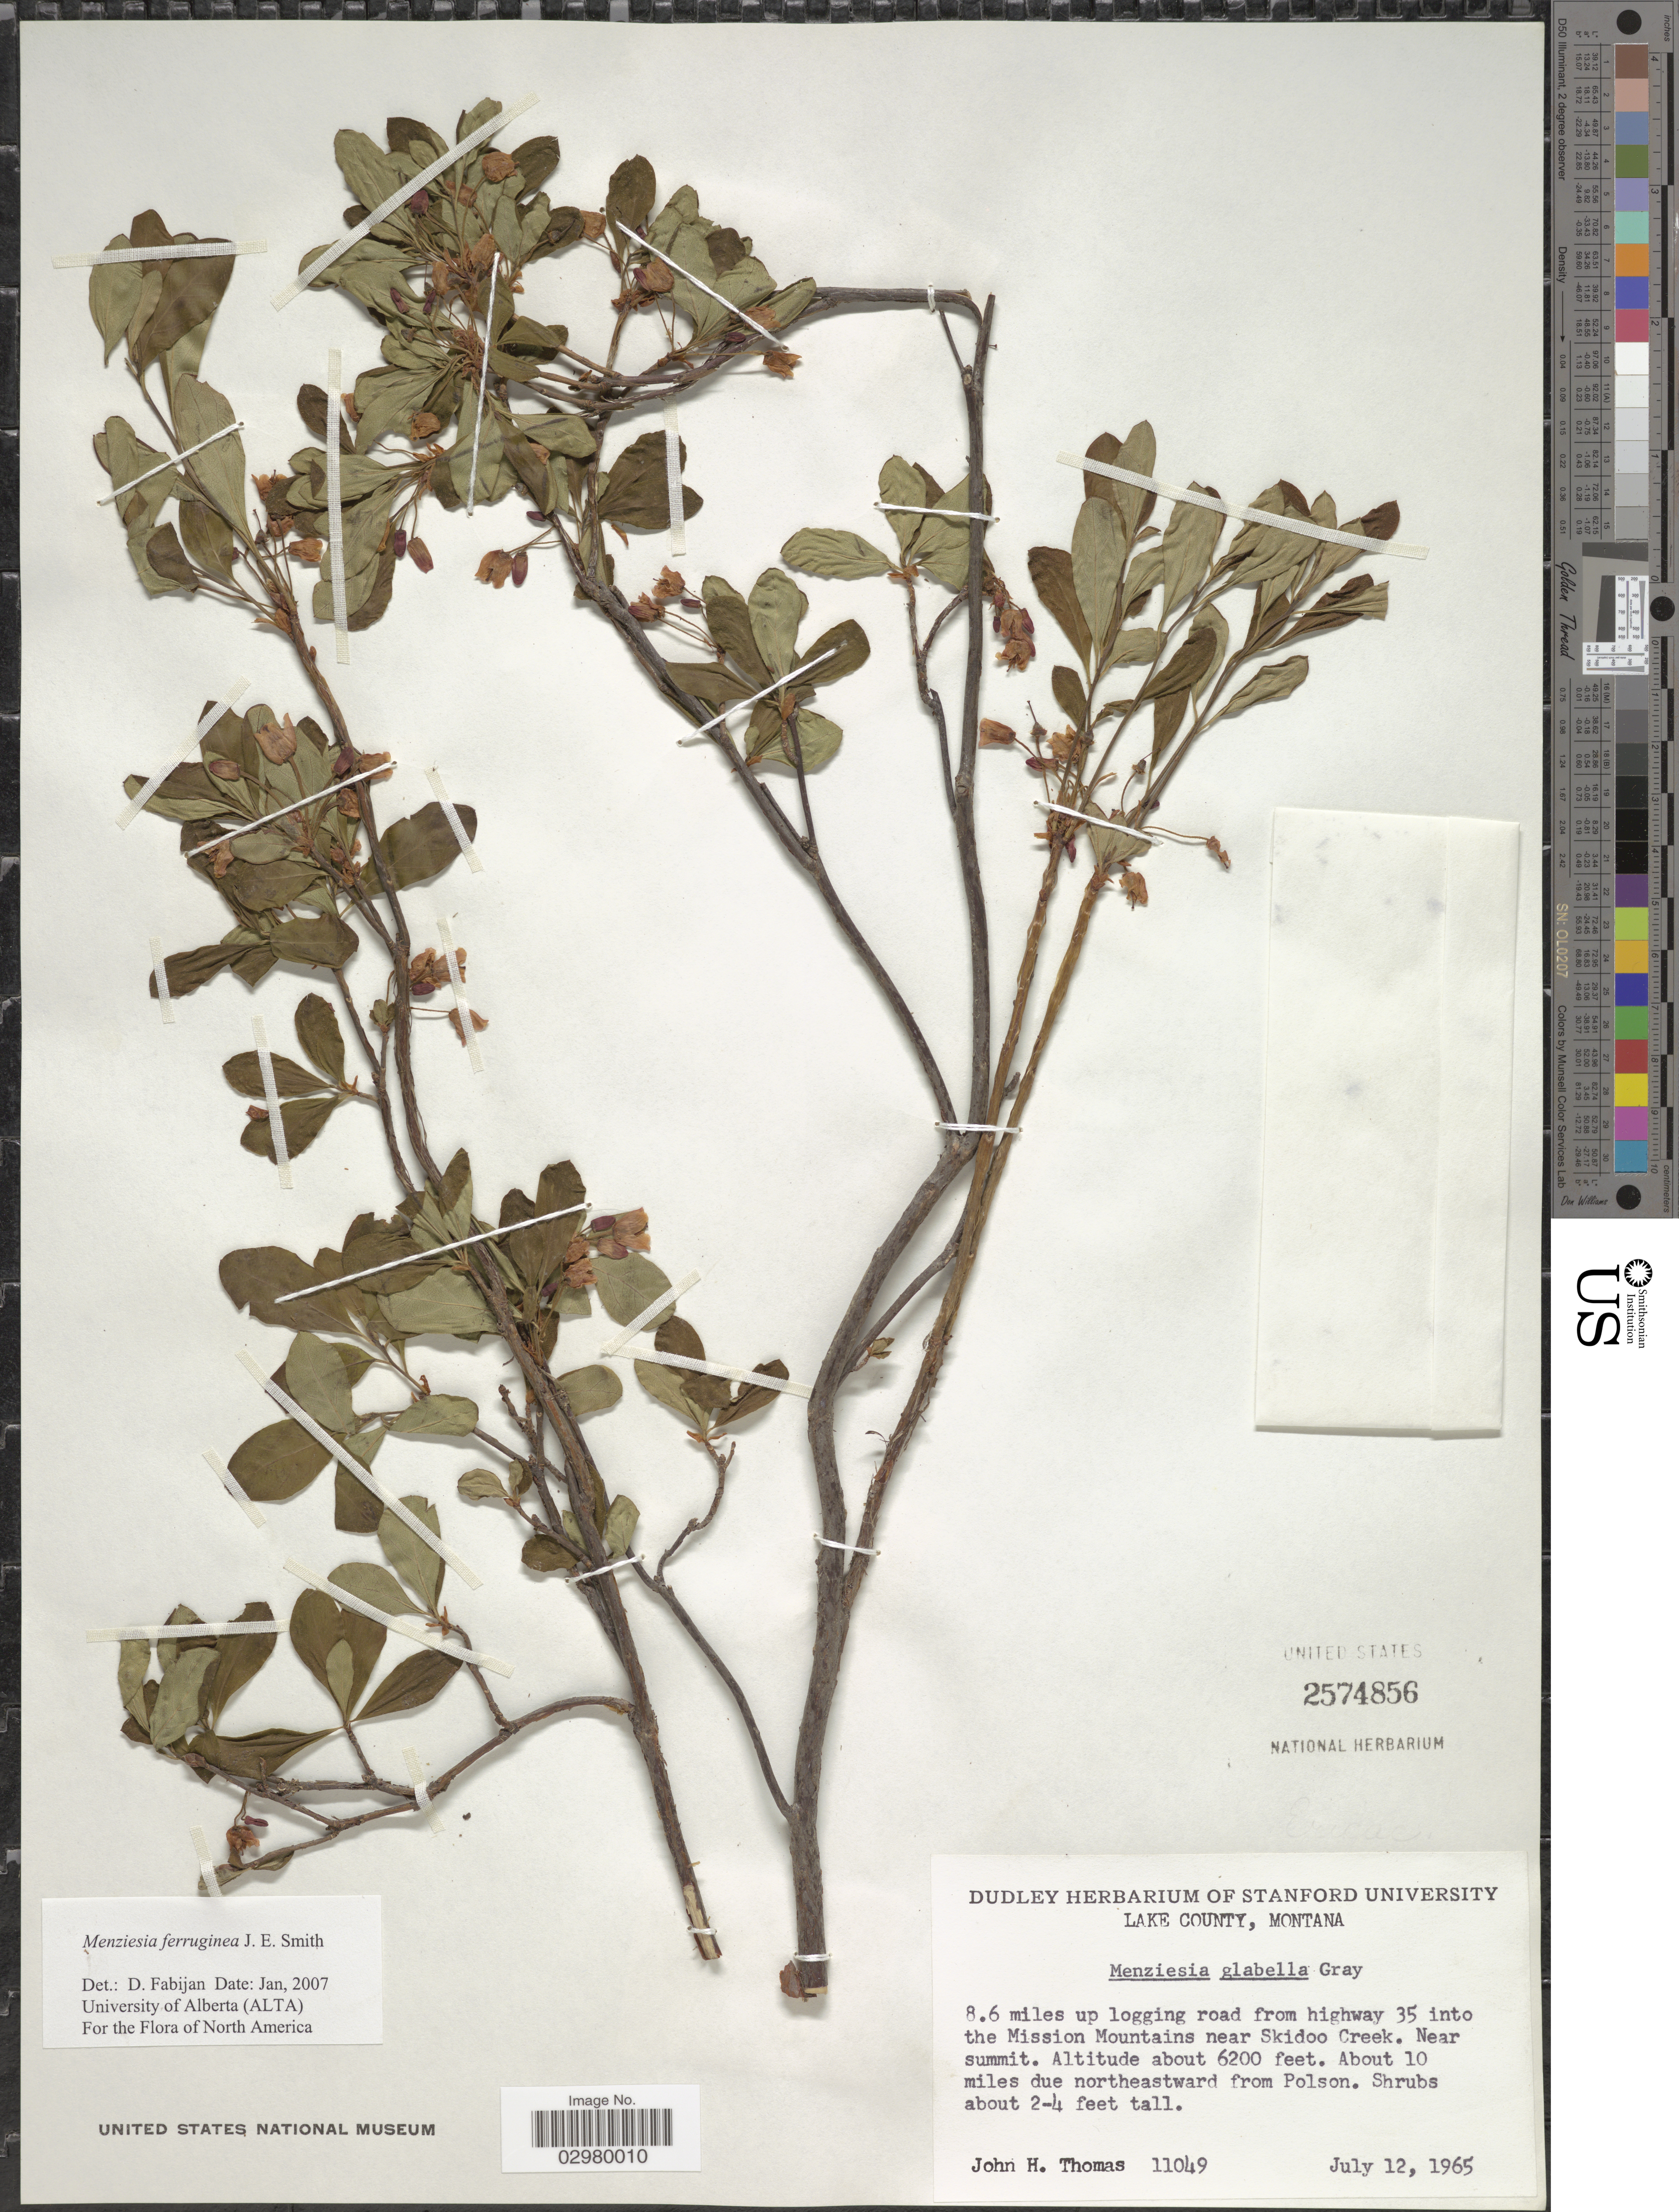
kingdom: Plantae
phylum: Tracheophyta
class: Magnoliopsida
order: Ericales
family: Ericaceae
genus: Menziesia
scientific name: Menziesia ferruginea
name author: Sm.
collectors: J. H. Thomas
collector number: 11049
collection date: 1965-07-12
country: United States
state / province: Montana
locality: Lake County, 8.6 miles up logging road from highway 35 into the Mission Mountains near Skidoo Creek. Near summit. About 10 miles due northeastward from Polson.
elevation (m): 1890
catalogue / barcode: US 2574856